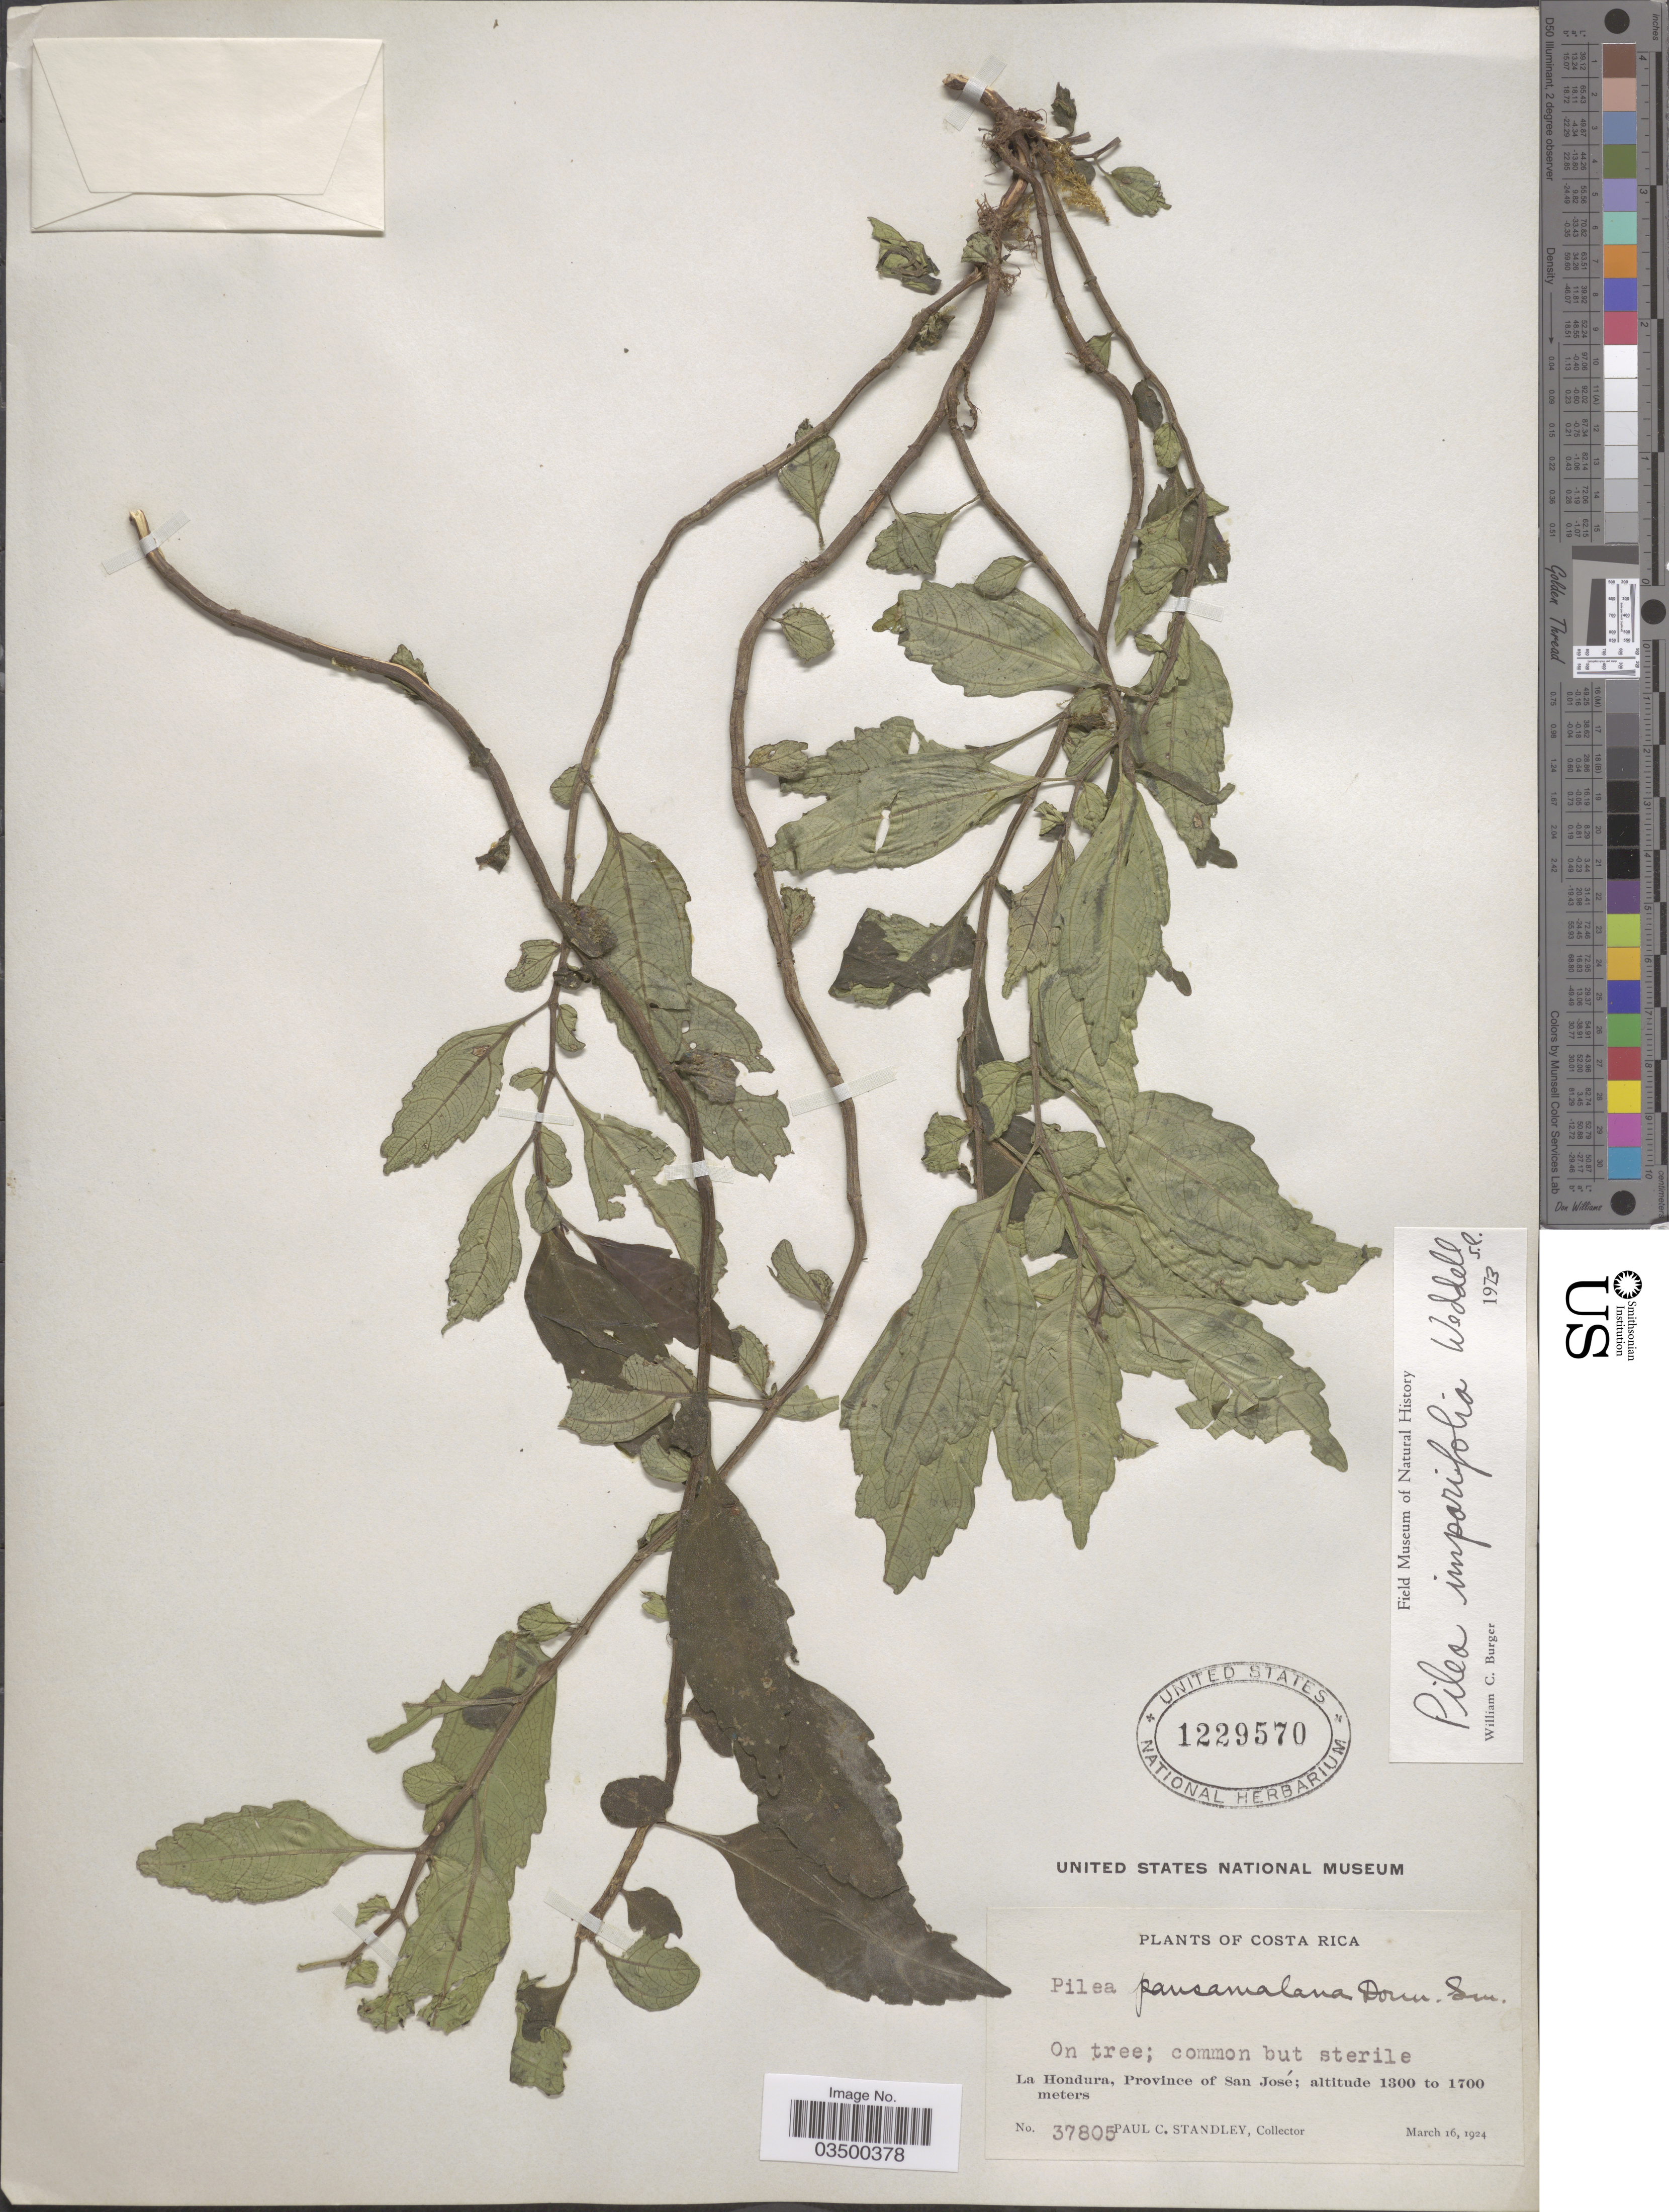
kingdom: Plantae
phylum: Tracheophyta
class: Magnoliopsida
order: Rosales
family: Urticaceae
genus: Pilea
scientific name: Pilea imparifolia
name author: Wedd.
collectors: P. C. Standley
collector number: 37805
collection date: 1924-03-16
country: Costa Rica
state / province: San José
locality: La Hondura.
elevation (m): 1300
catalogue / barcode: US 1229570